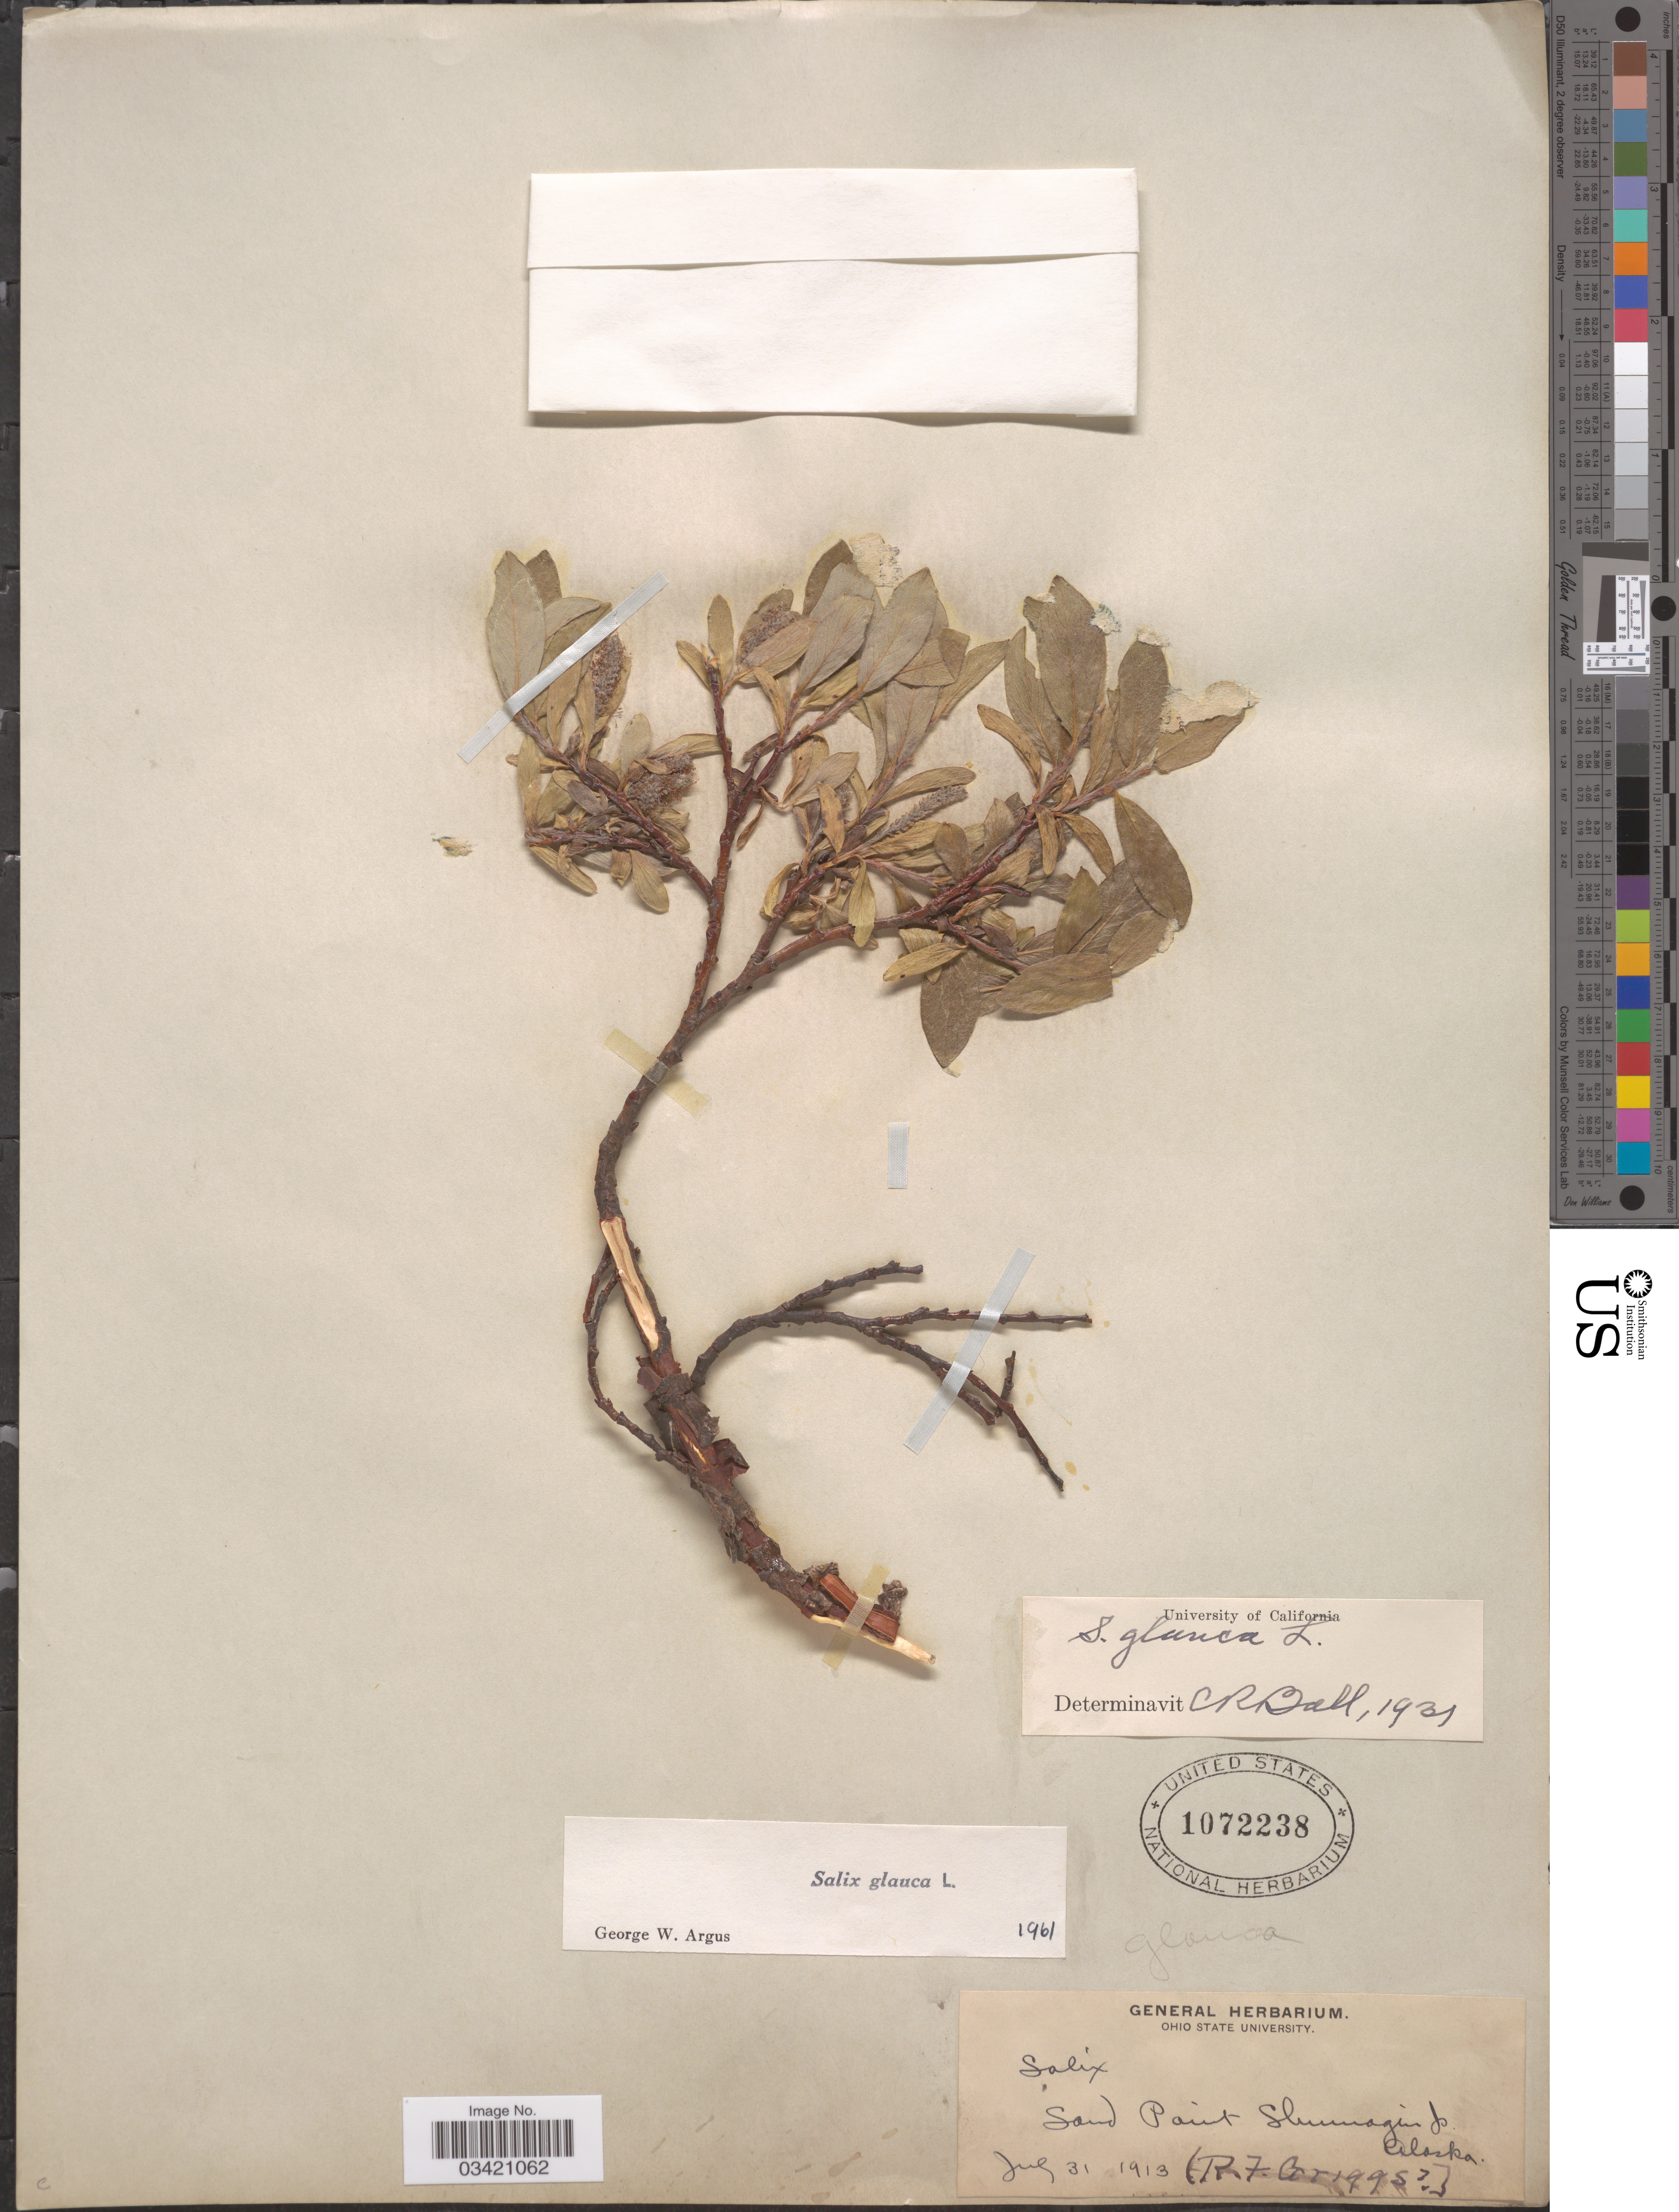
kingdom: Plantae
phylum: Tracheophyta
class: Magnoliopsida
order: Malpighiales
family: Salicaceae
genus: Salix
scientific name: Salix glauca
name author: L.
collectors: R. F. Griggs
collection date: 1913-07-31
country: United States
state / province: Alaska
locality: Sand Point Shumagin I.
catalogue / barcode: US 1072238